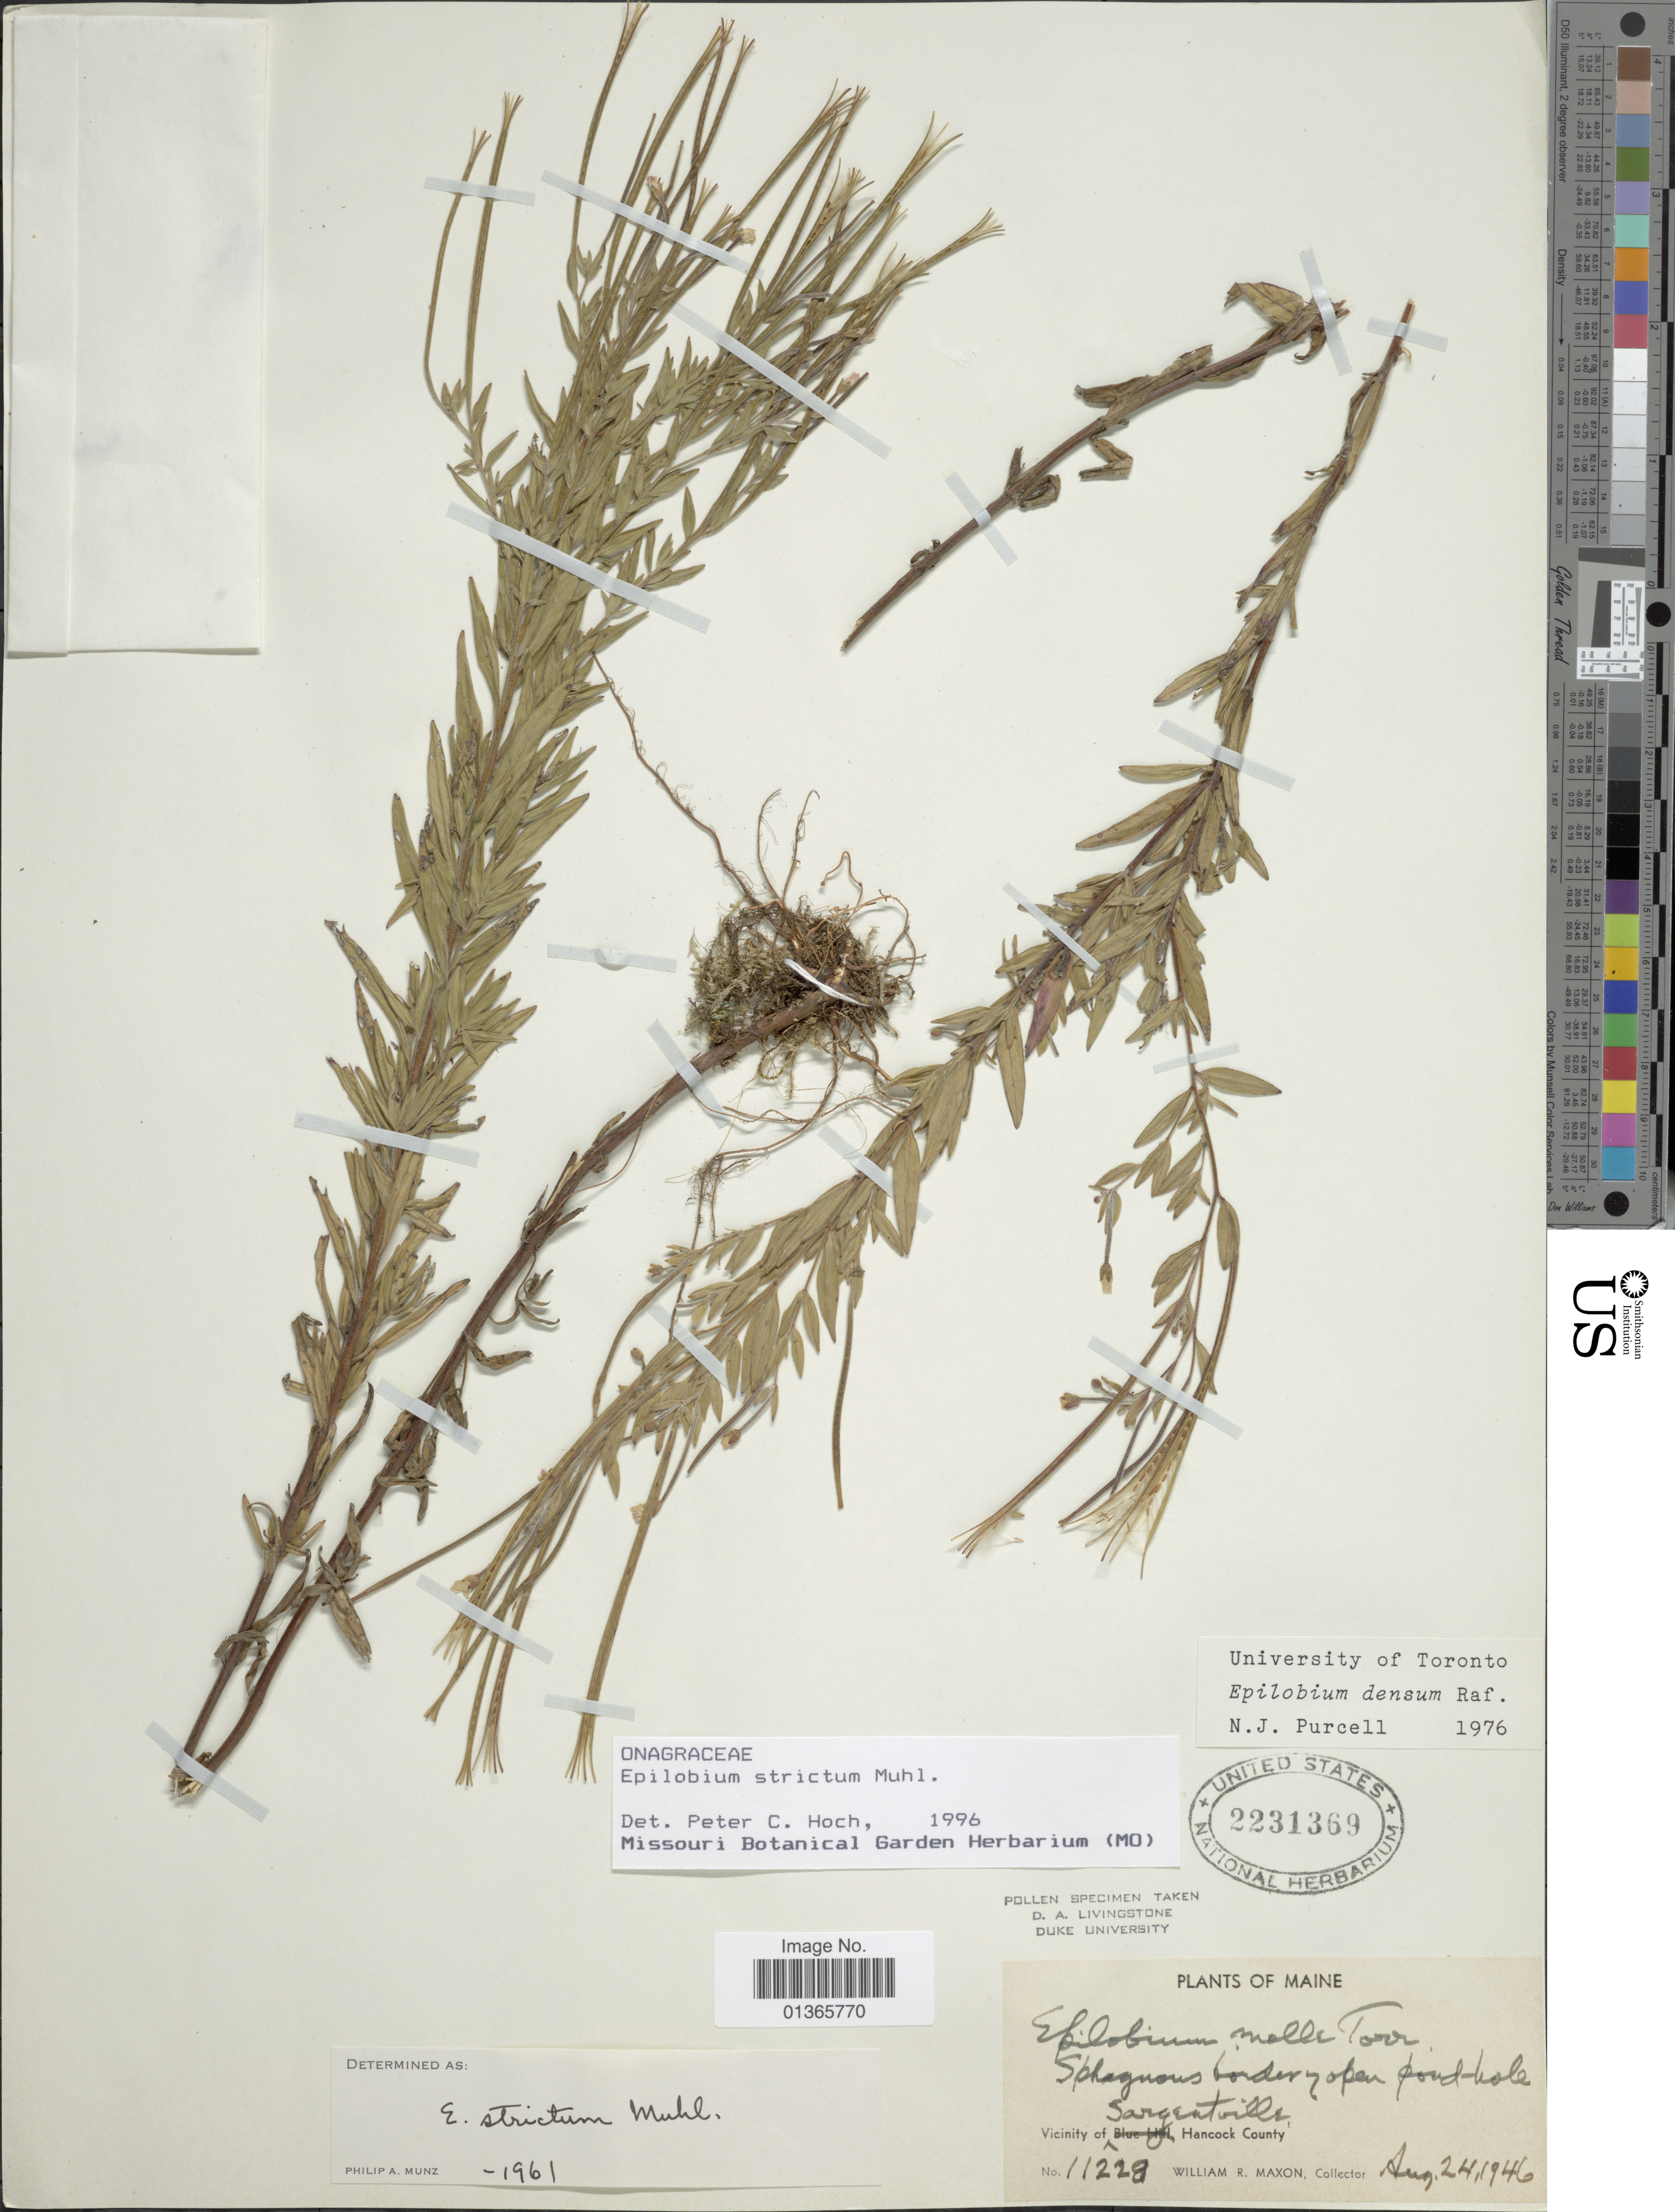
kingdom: Plantae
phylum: Tracheophyta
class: Magnoliopsida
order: Myrtales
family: Onagraceae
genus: Epilobium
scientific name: Epilobium strictum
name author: Muhl.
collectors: W. R. Maxon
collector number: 11228*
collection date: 1946-08-24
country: United States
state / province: Maine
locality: Vicinity of Sargentville, Hancock County.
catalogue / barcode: US 2231369